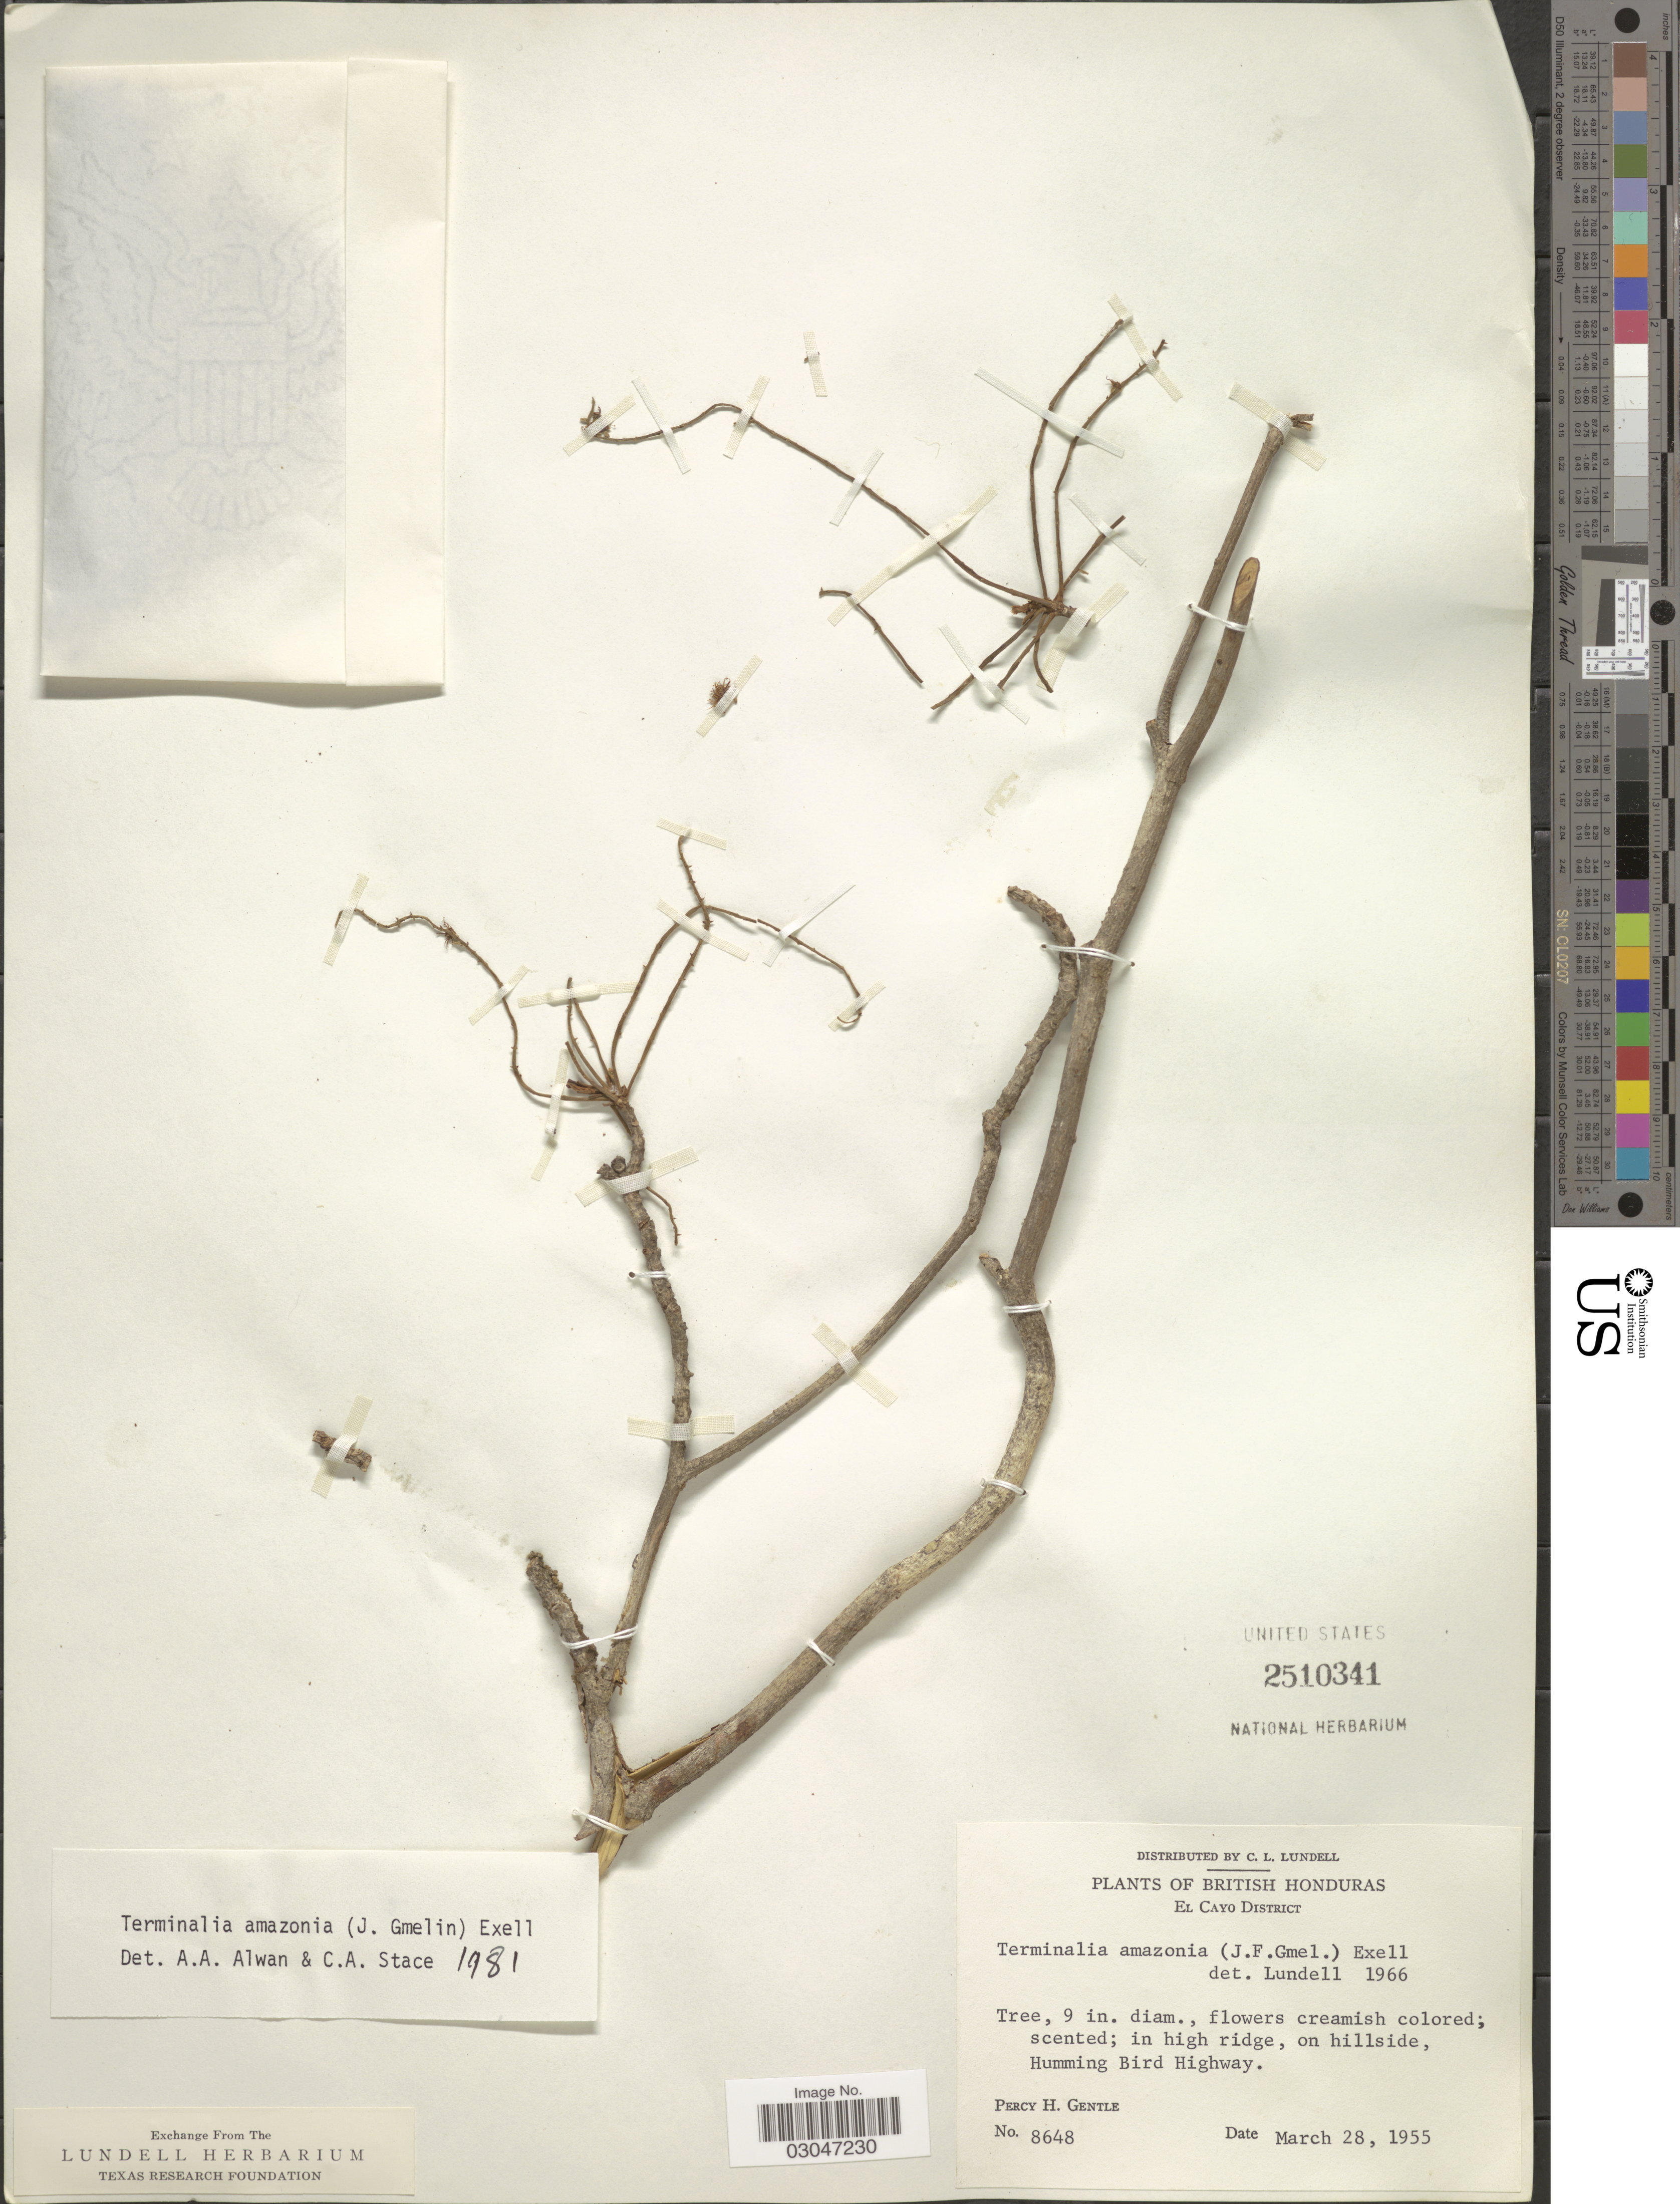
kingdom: Plantae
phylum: Tracheophyta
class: Magnoliopsida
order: Myrtales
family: Combretaceae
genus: Terminalia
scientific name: Terminalia amazonia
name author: (J.F. Gmel.) Exell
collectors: P. H. Gentle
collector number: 8648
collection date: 1955-03-28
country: Belize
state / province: Cayo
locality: British Honduras, El Cayo District, in high ridge, on hillside, Humming Bird Highway.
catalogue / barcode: US 2510341